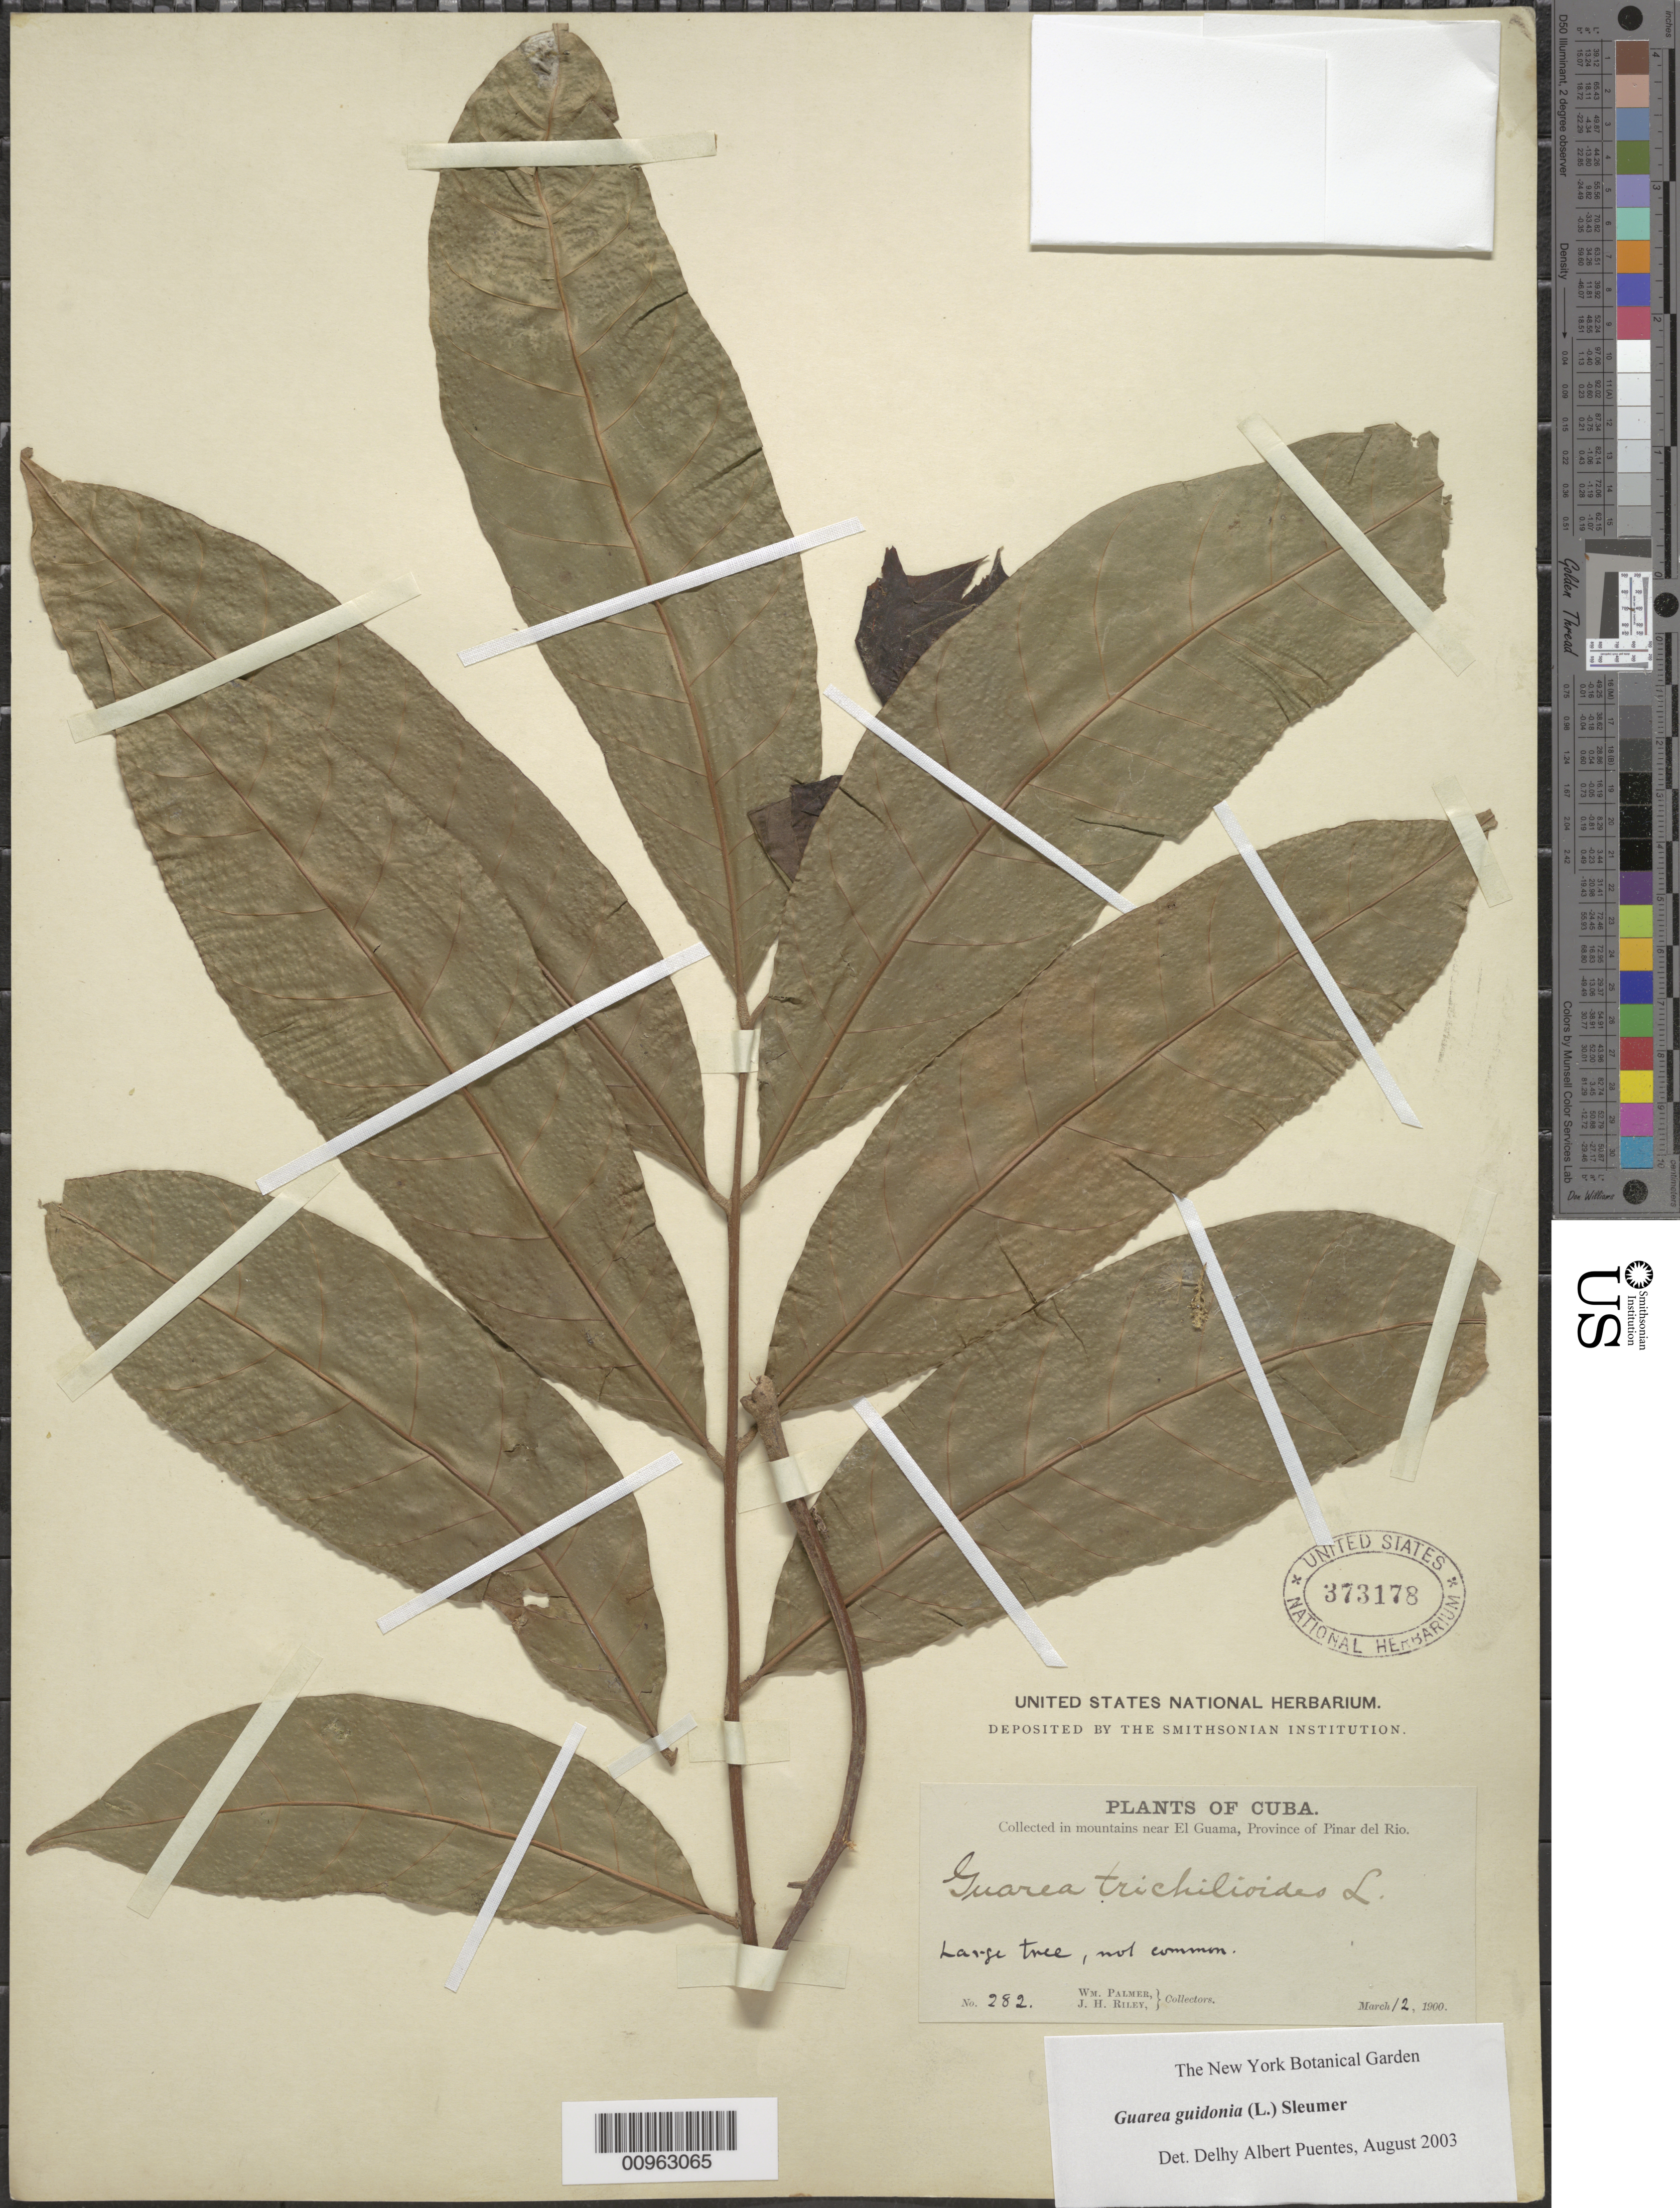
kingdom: Plantae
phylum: Tracheophyta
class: Magnoliopsida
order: Sapindales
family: Meliaceae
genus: Guarea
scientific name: Guarea guidonia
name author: (L.) Sleumer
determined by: Puentes, D. A.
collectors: W. Palmer & J. H. Riley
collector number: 282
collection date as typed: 12 Mar 1900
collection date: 1900-03-12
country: Cuba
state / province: Pinar del Rio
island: Cuba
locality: Near El Guama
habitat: In mountains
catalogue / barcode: US 373178